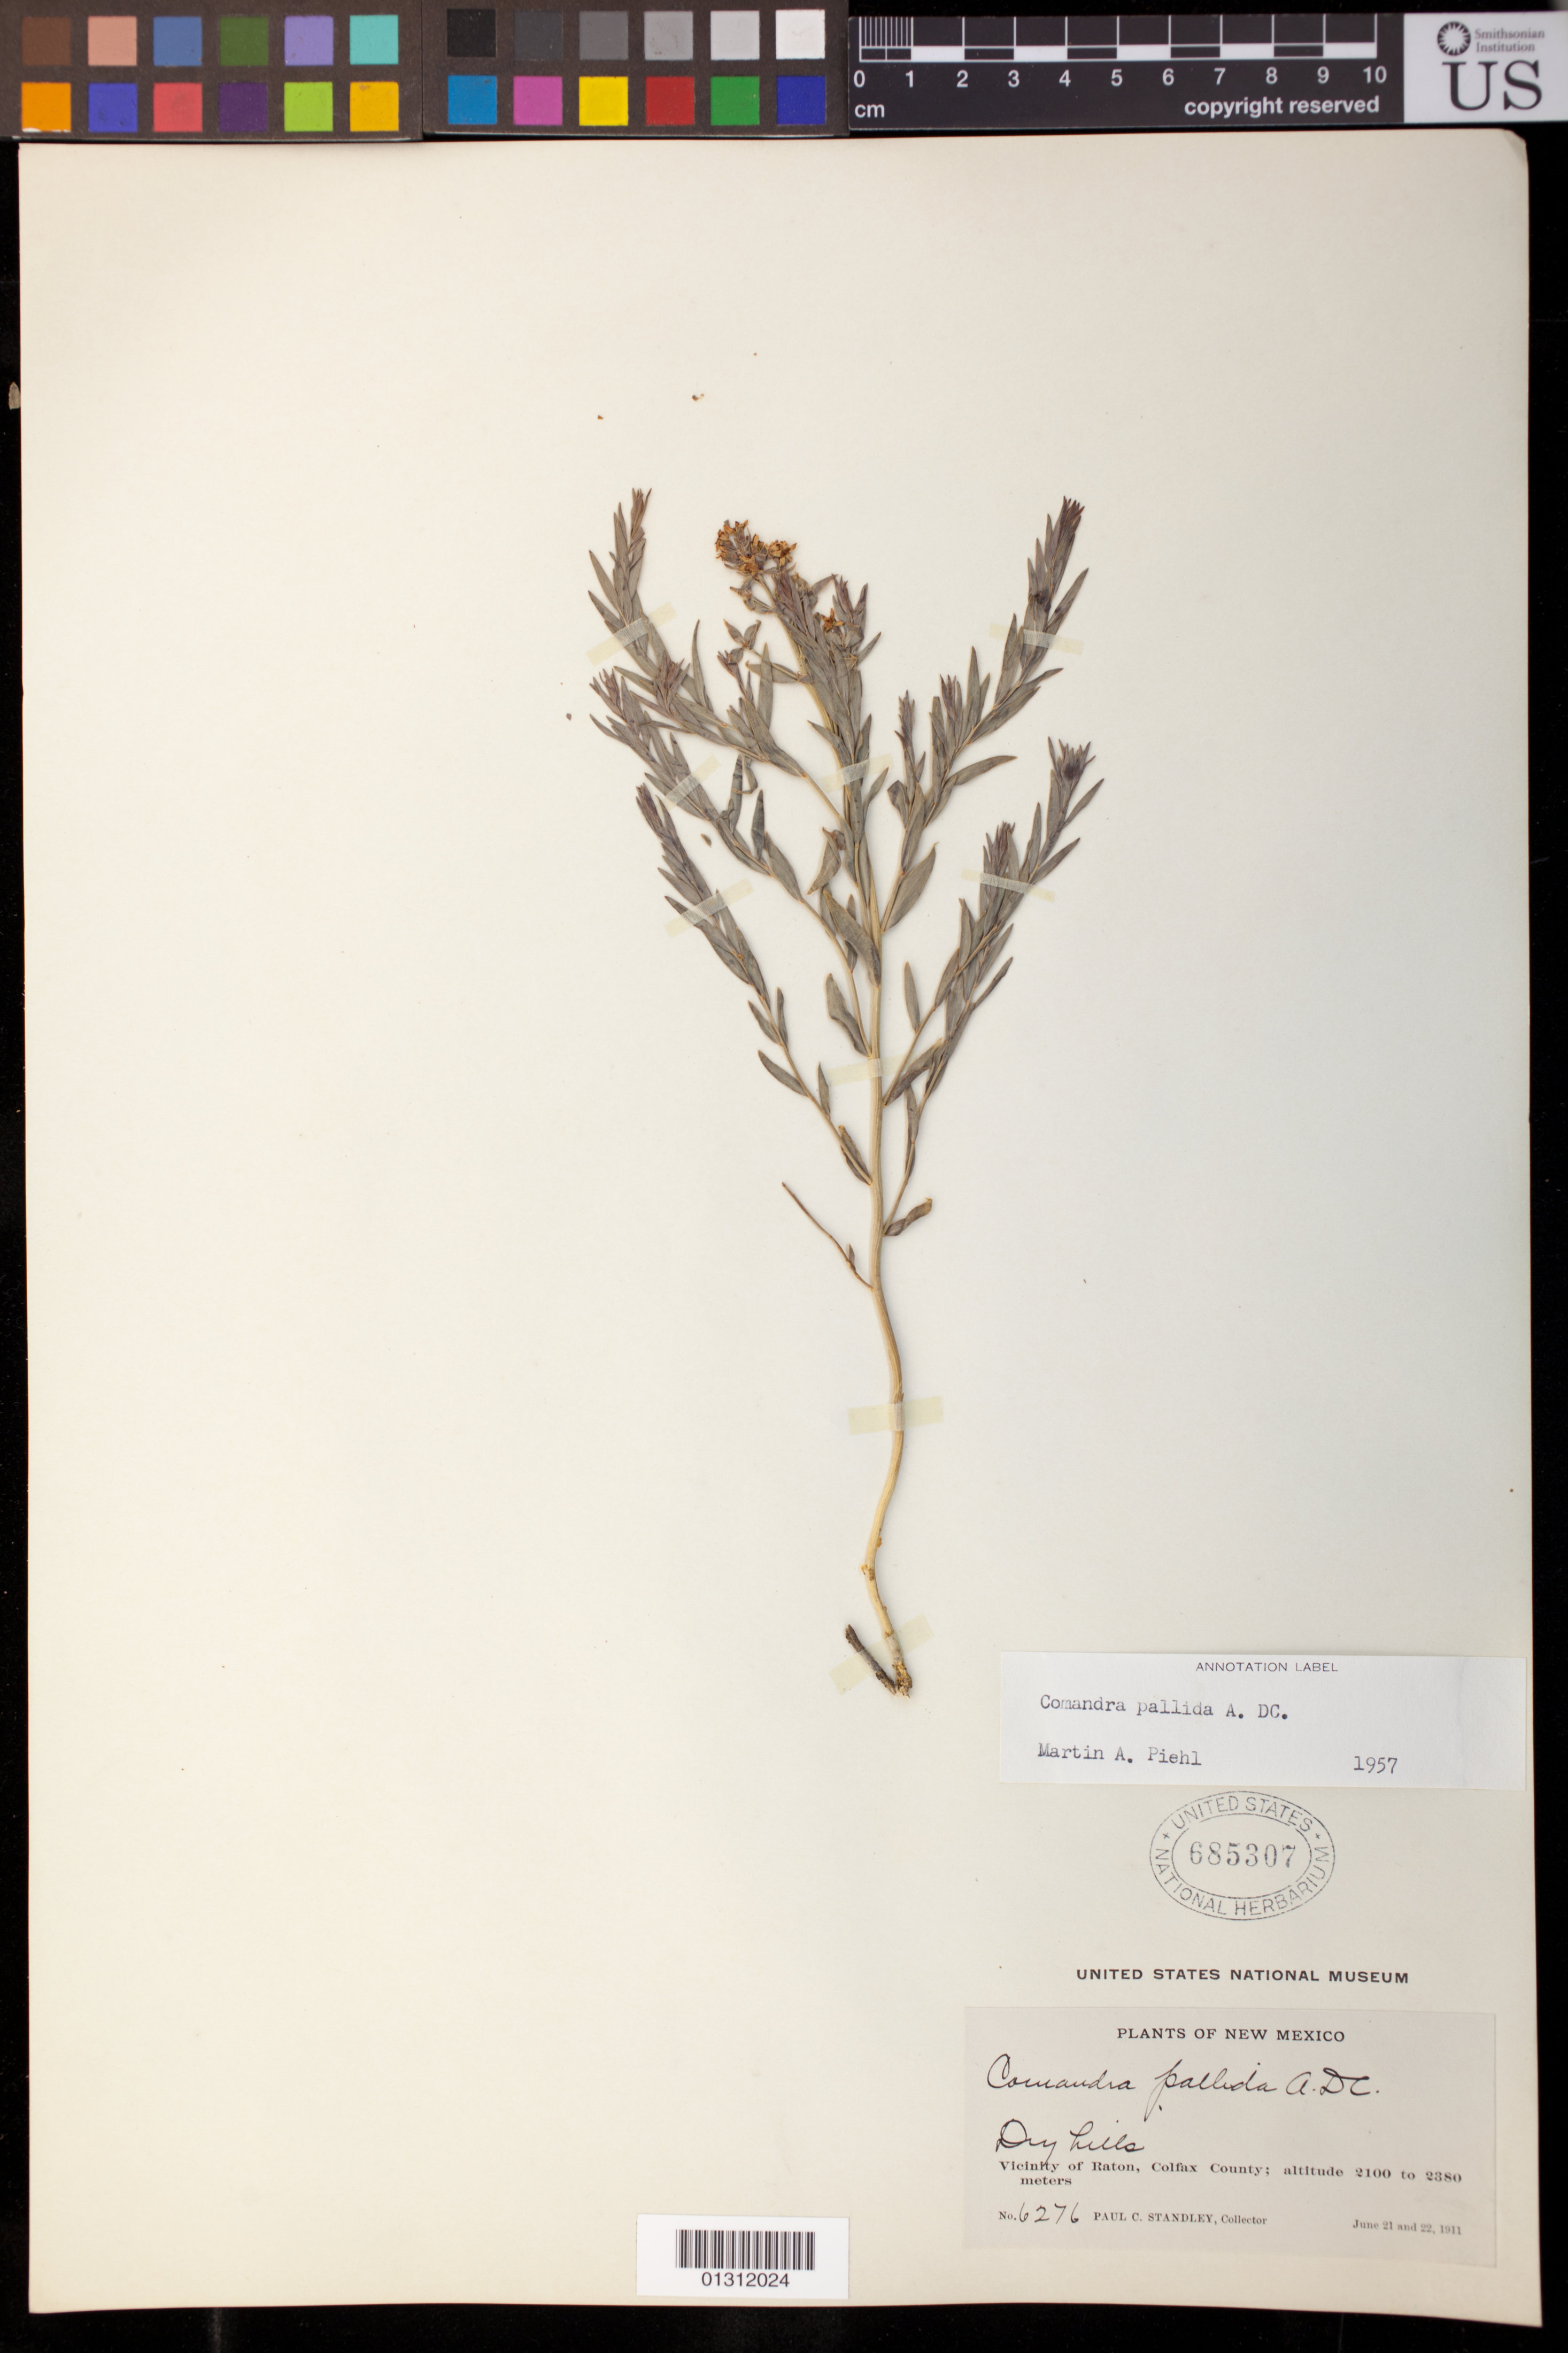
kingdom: Plantae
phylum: Tracheophyta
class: Magnoliopsida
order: Santalales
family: Comandraceae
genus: Comandra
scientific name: Comandra pallida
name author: A. DC.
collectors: P. C. Standley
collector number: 6276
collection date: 1911-06-21,1911-06-22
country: United States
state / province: New Mexico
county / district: Colfax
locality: Vicinity of Raton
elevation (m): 2100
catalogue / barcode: US 685307